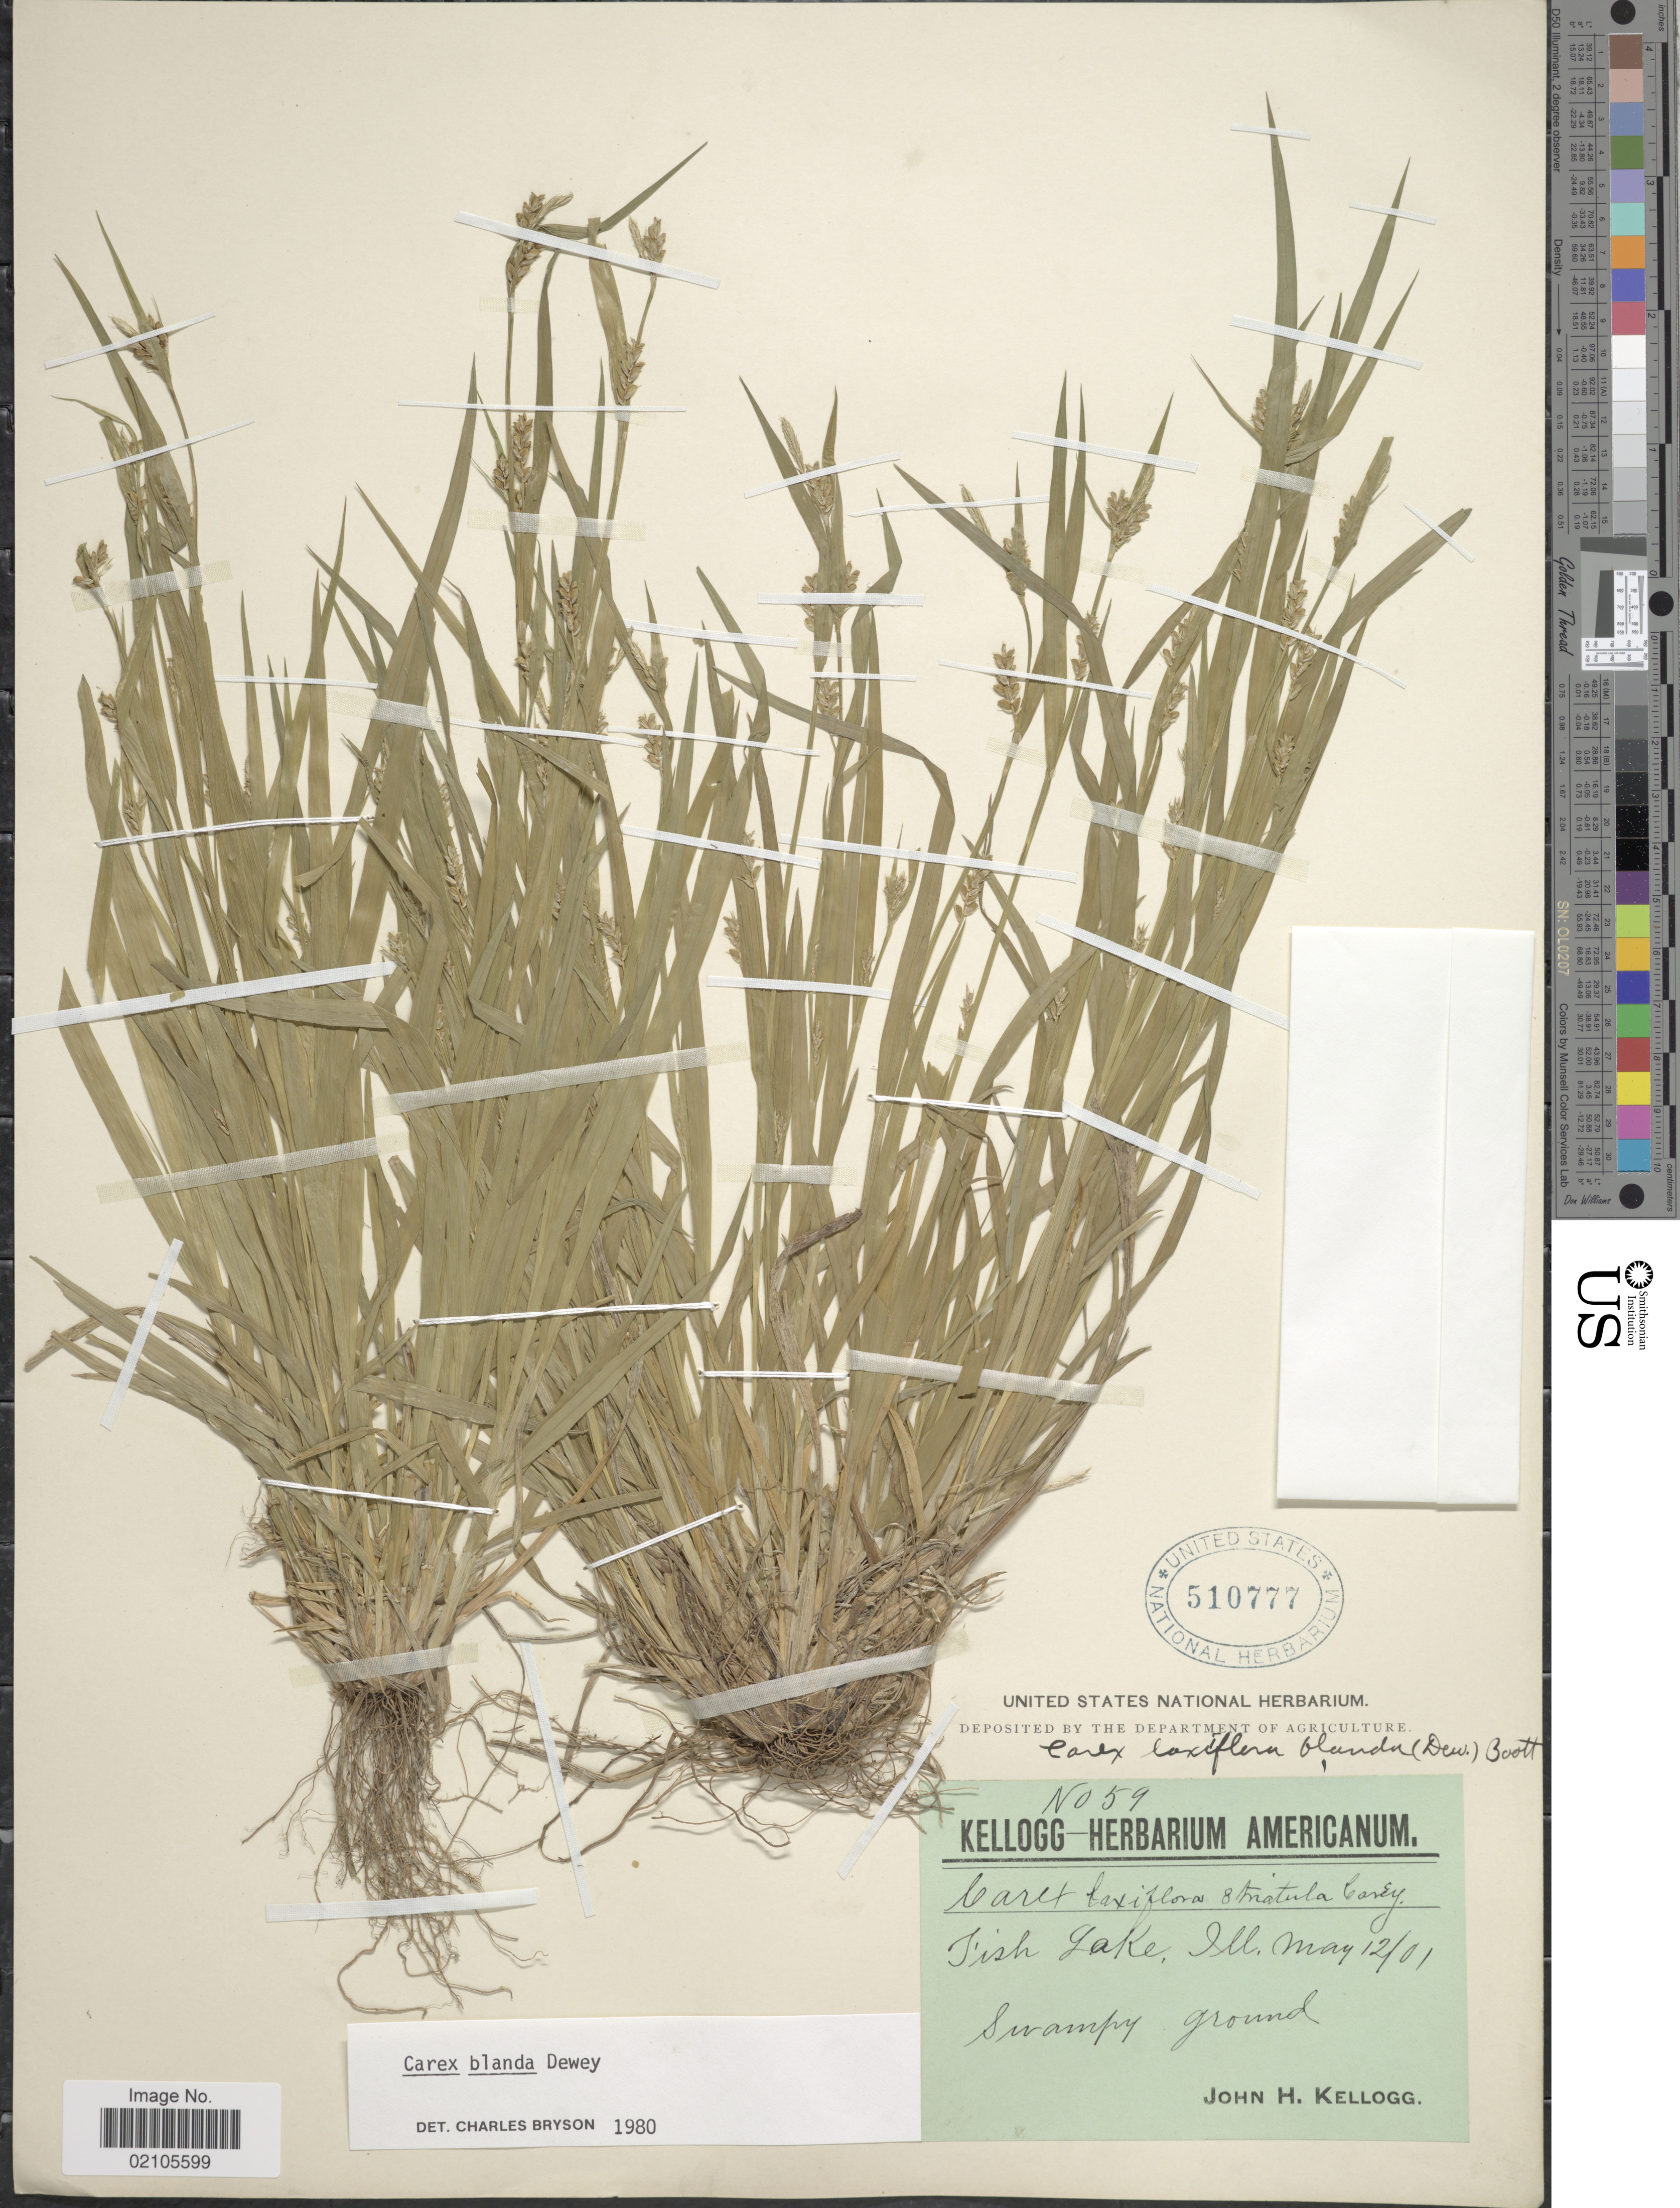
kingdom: Plantae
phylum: Tracheophyta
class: Liliopsida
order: Poales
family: Cyperaceae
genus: Carex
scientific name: Carex blanda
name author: Dewey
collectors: J. H. Kellogg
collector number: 59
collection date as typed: Transcribed d/m/y: 12/5/1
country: United States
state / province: Illinois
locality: Fish Lake, Ill.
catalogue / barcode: US 510777